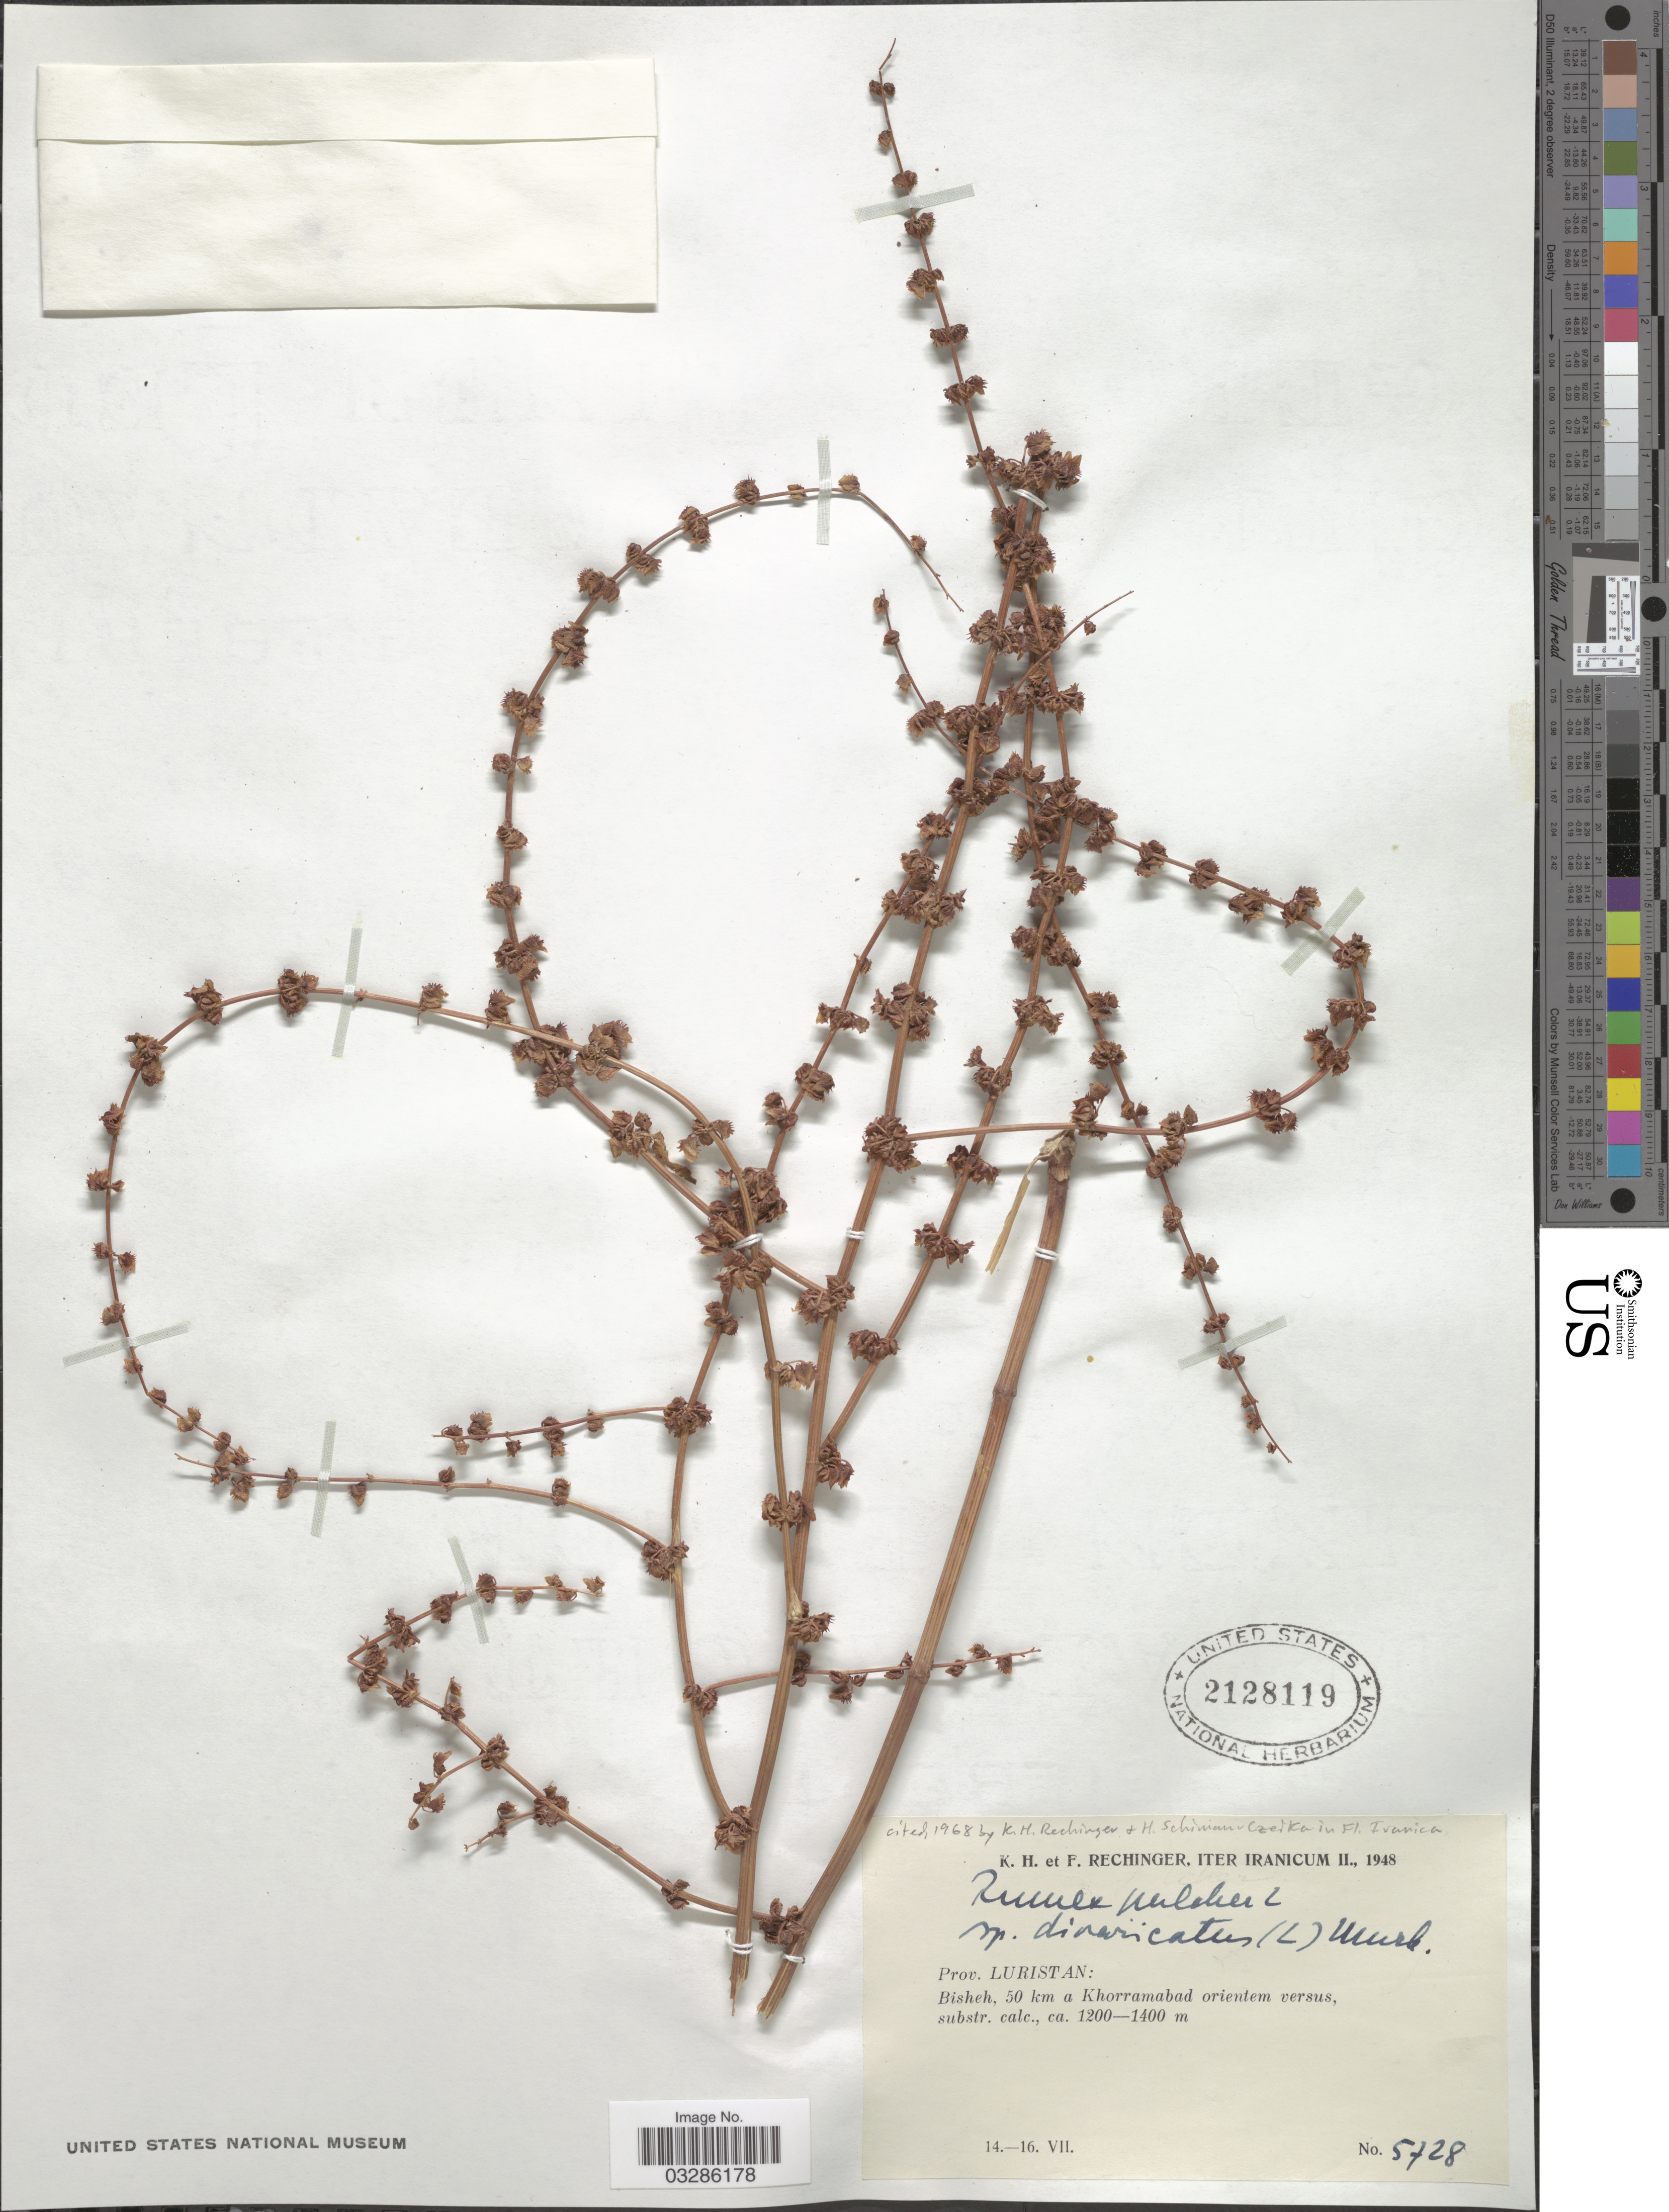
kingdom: Plantae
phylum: Tracheophyta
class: Magnoliopsida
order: Caryophyllales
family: Polygonaceae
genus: Rumex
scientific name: Rumex pulcher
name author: L.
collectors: K. H. Rechinger & F. Rechinger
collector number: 5728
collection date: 1948-07-14/1948-07-16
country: Iran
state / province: Hormozgan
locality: Prov. Luristan: Bisheh, 50 km a Khorramabad orientem versus, substr. calc.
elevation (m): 1200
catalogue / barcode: US 2128119